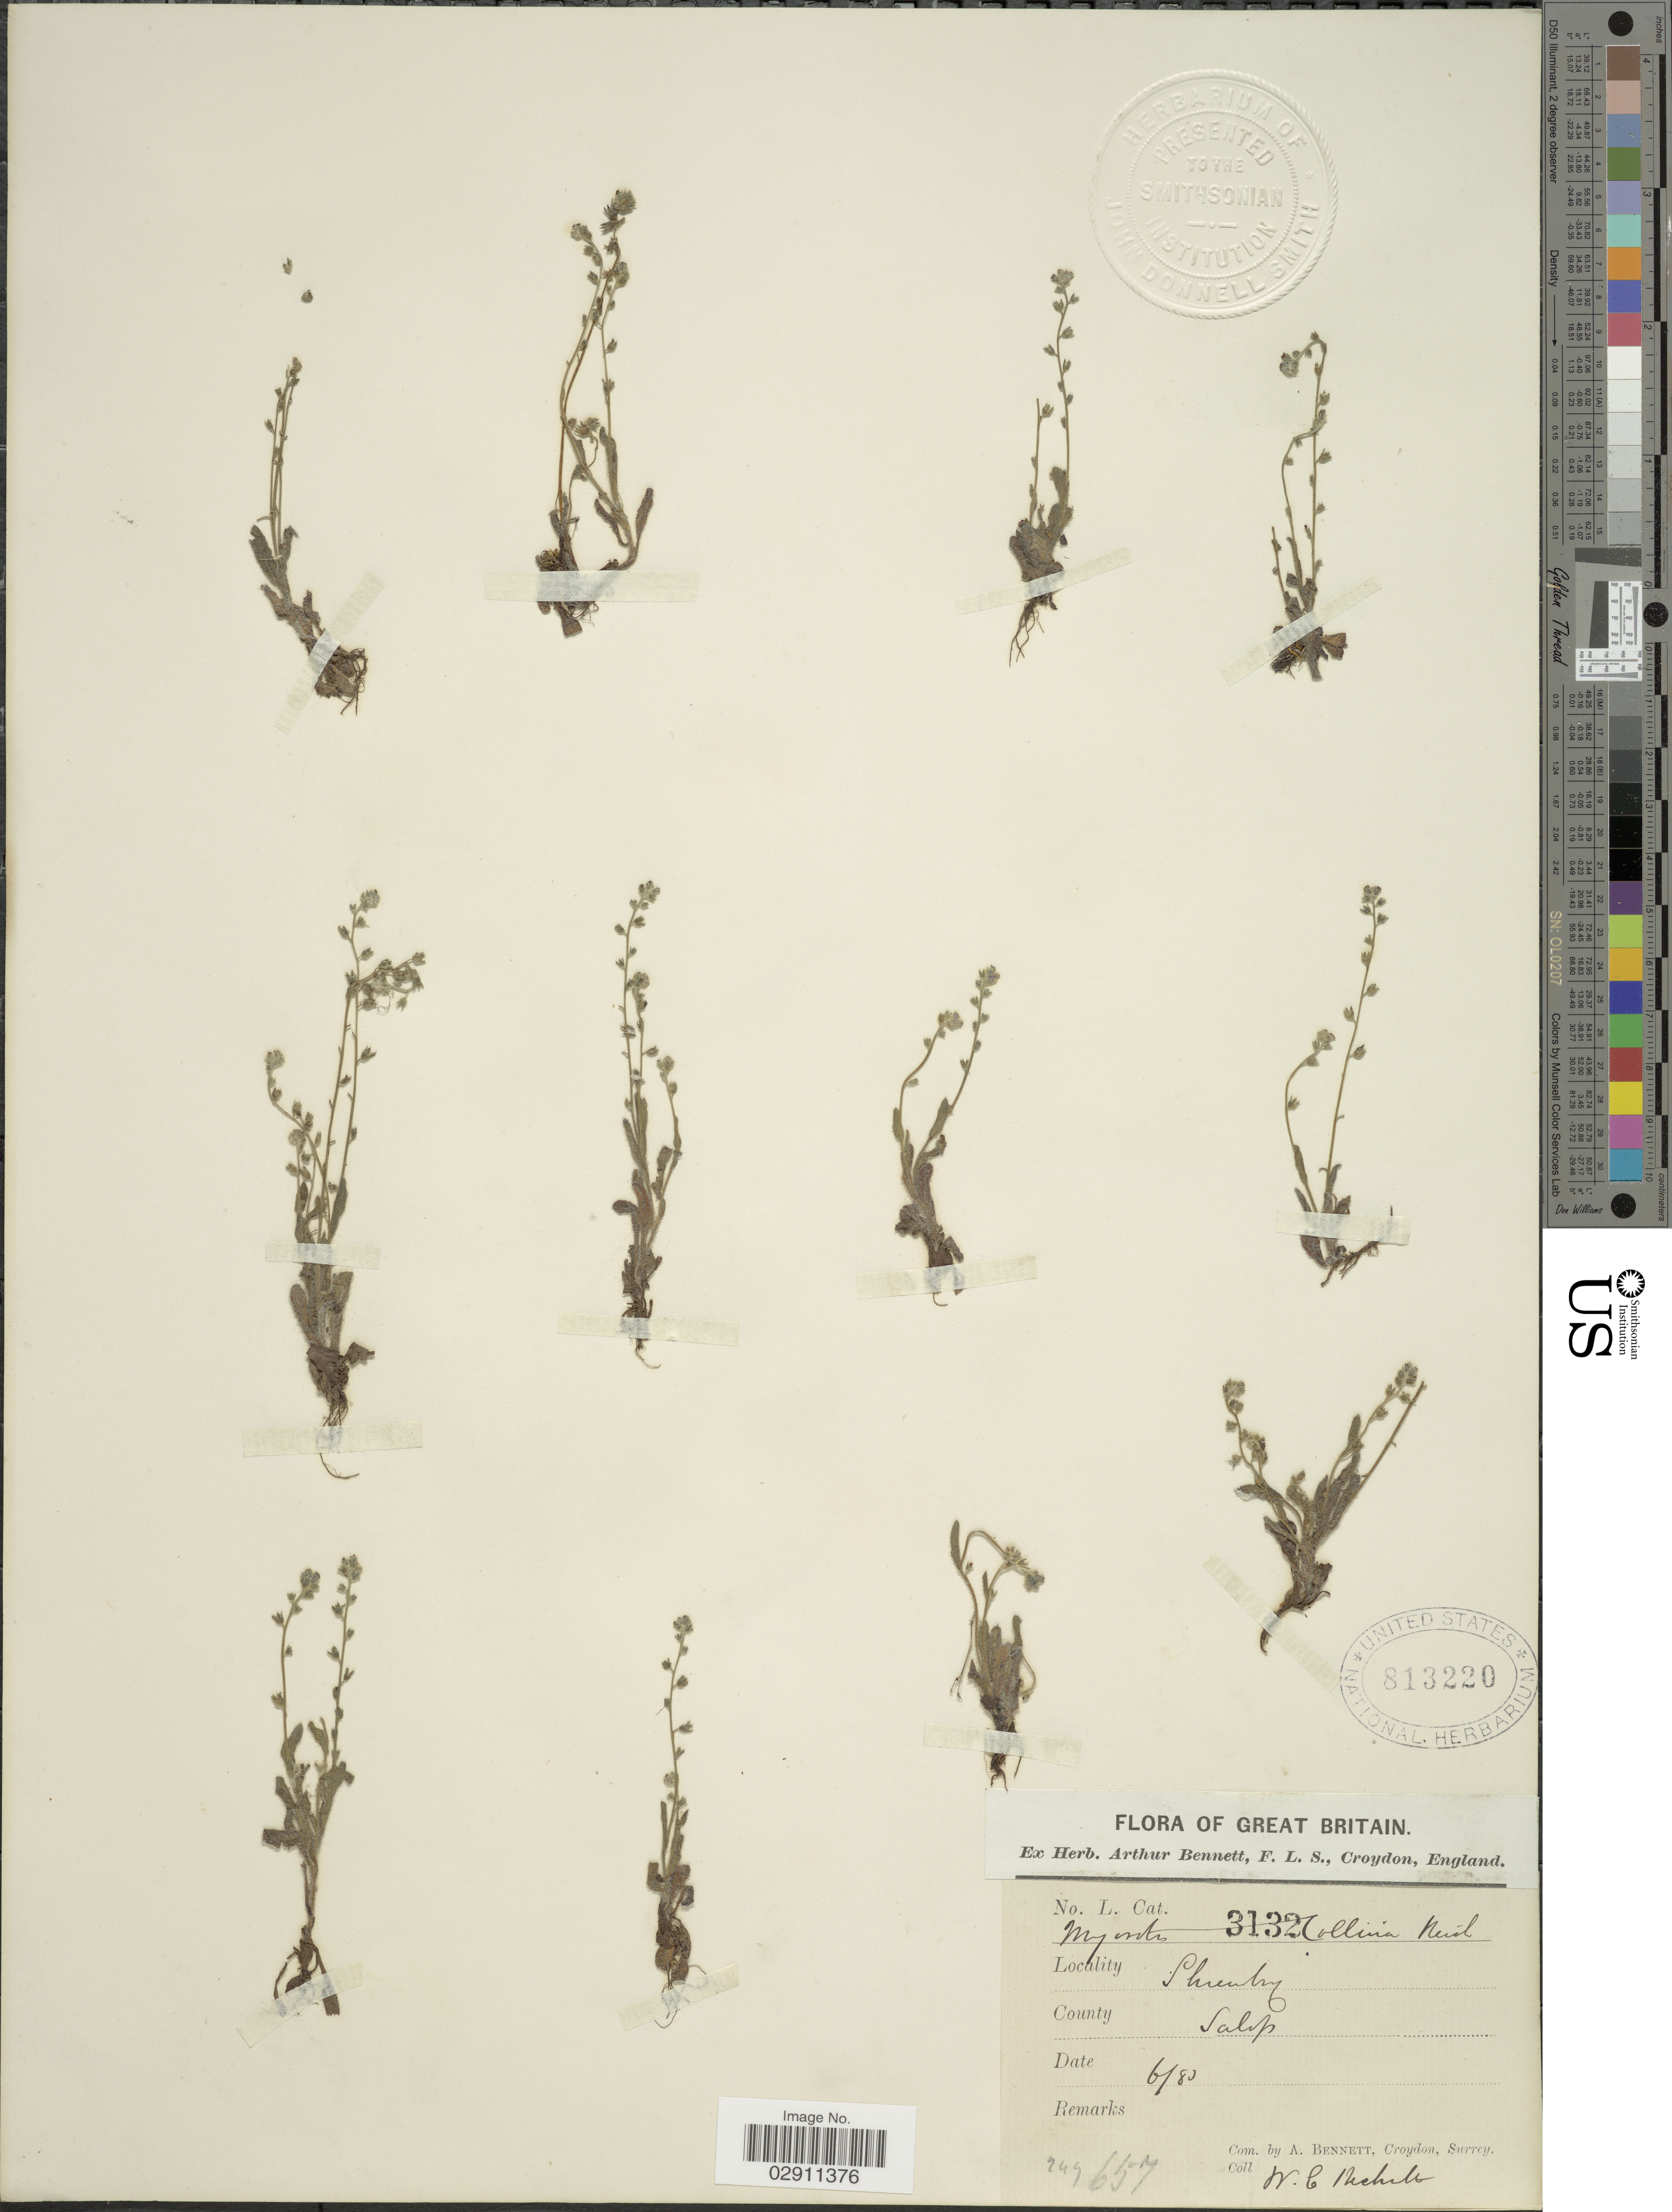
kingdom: Plantae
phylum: Tracheophyta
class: Magnoliopsida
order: Boraginales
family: Boraginaceae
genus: Myosotis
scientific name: Myosotis ramosissima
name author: Rochel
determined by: Goldman, Doug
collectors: W. Rechilt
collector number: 249/657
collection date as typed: Transcribed d/m/y: /6/80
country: United Kingdom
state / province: England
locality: Great Britain, Shrewby, County Salip.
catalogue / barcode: US 813220